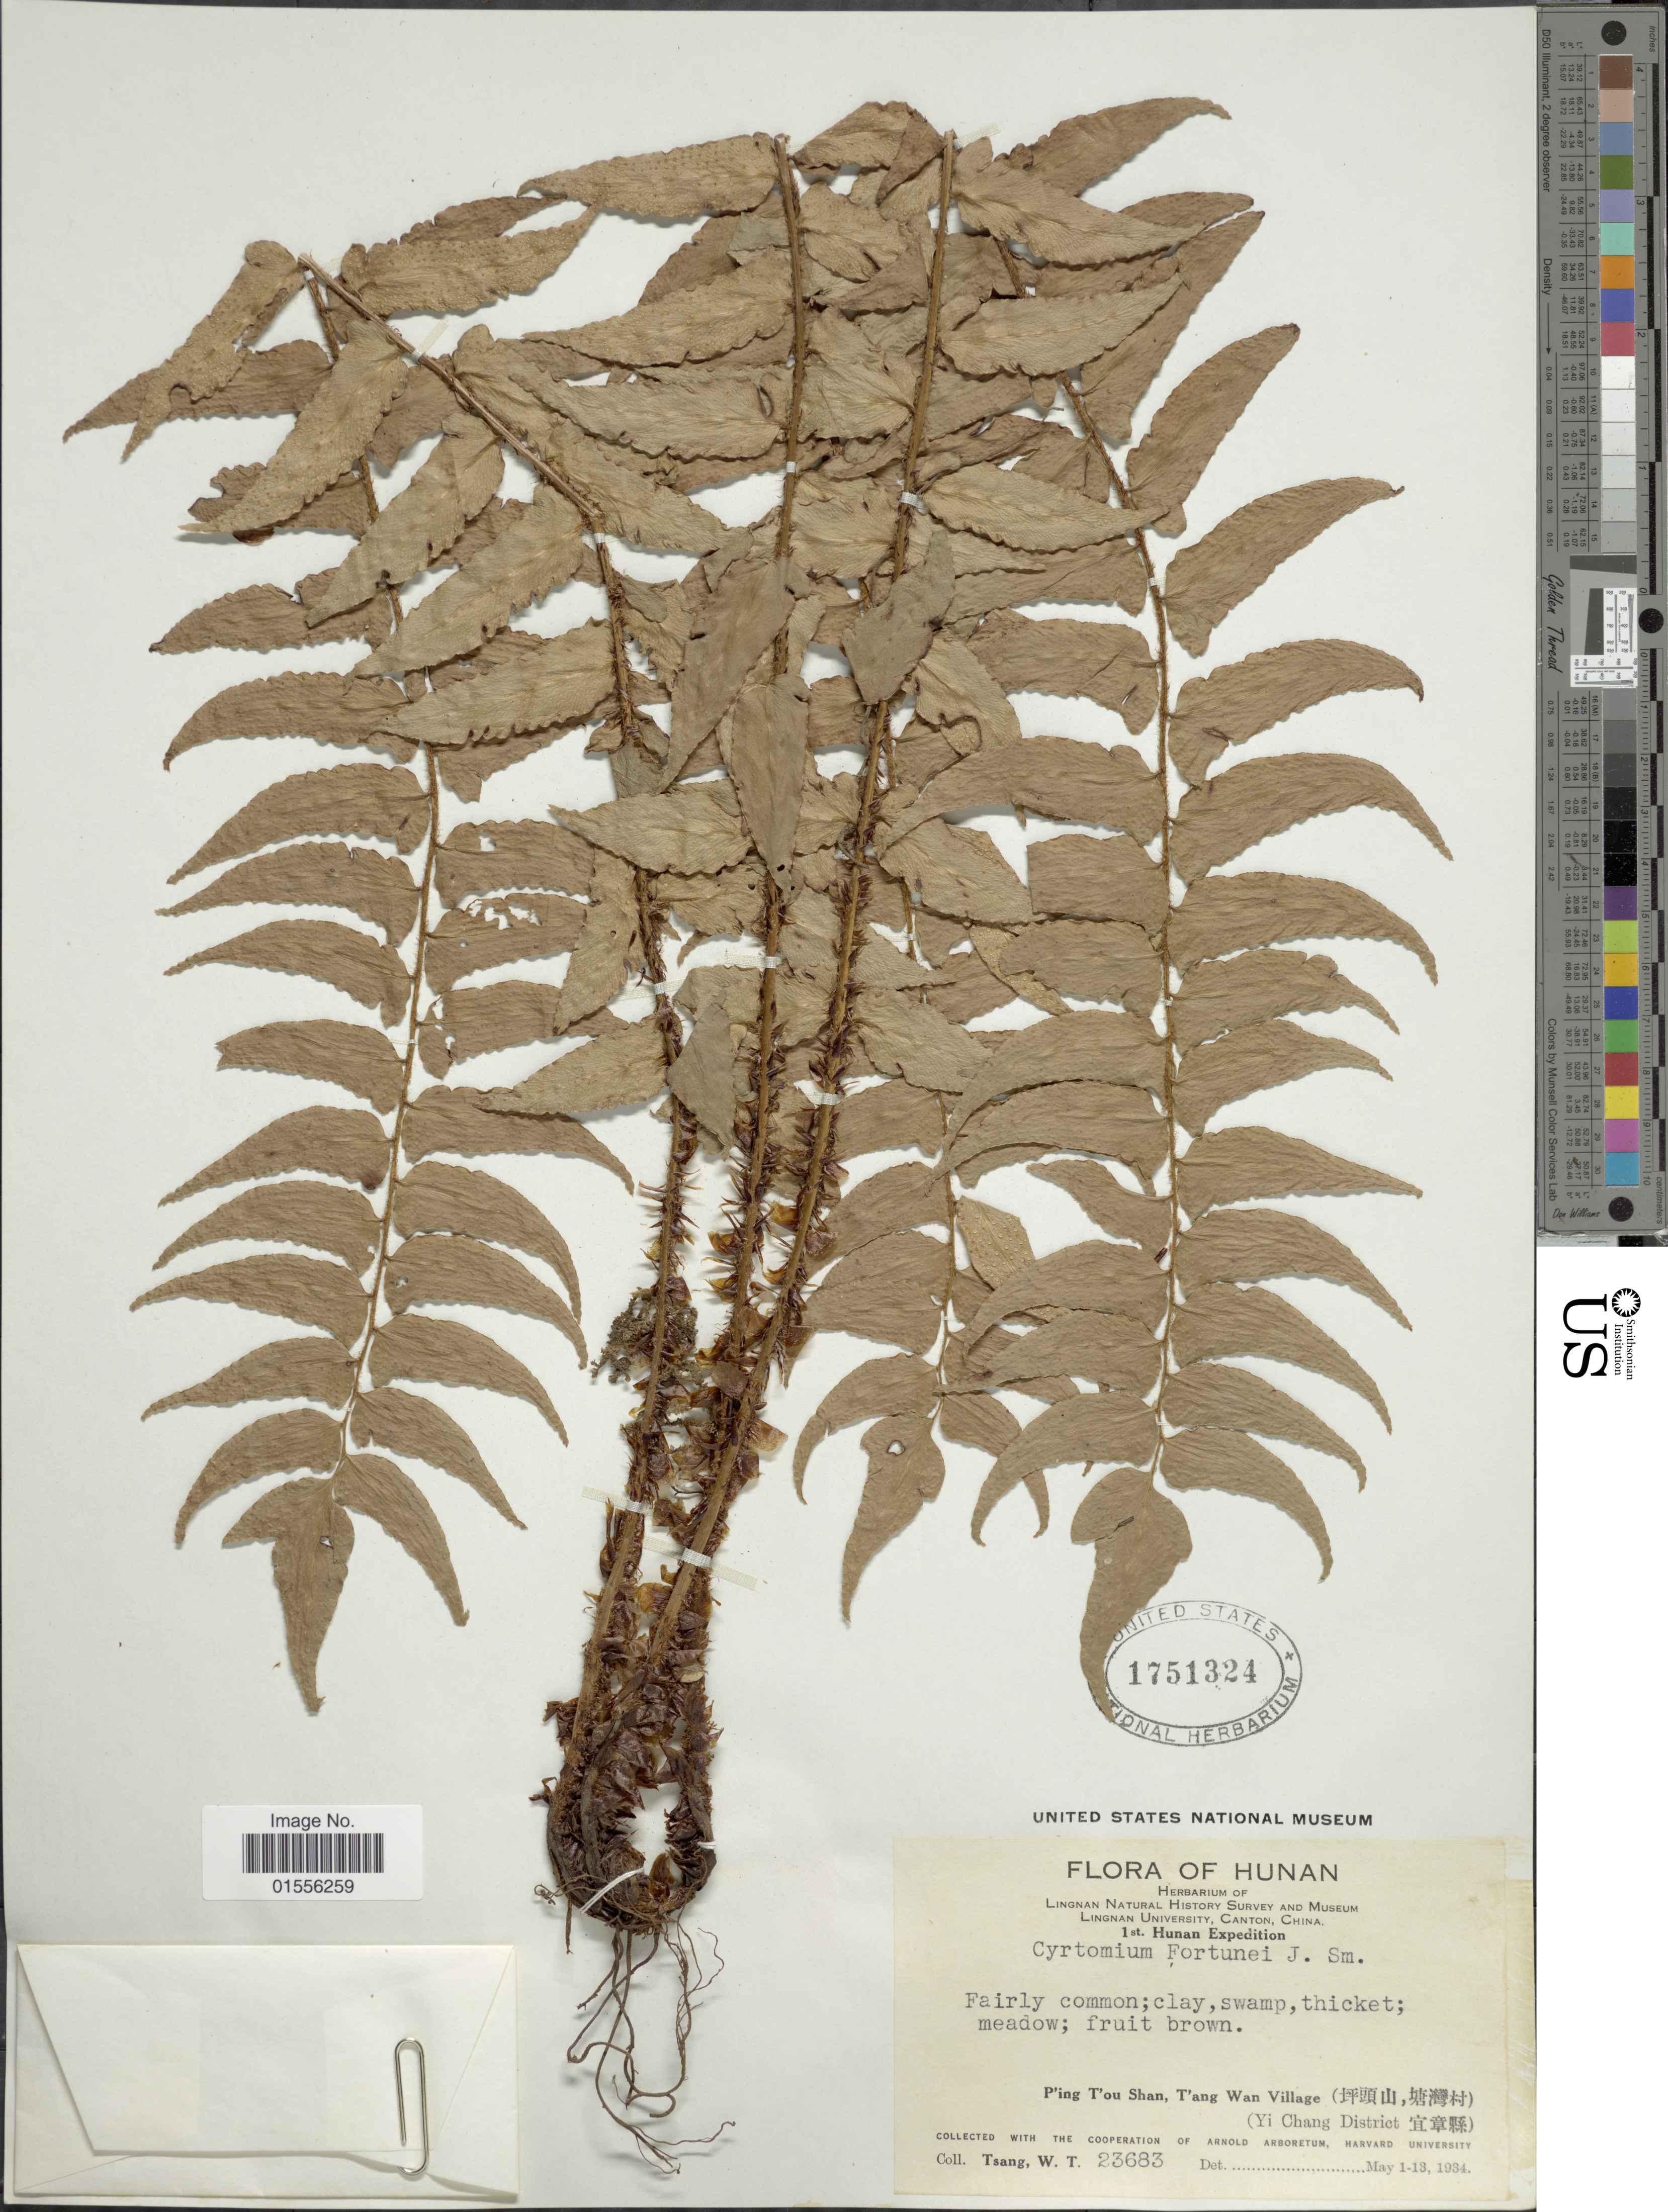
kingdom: Plantae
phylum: Tracheophyta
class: Polypodiopsida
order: Polypodiales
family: Dryopteridaceae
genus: Cyrtomium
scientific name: Cyrtomium fortunei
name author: J. Sm.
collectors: W. T. Tsang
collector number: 23683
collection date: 1934-05-01/1934-05-13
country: China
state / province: Hunan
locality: P'ing T'ou Shan, T'ang Wan Village (X) (Yi Chang District X)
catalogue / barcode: US 1751324